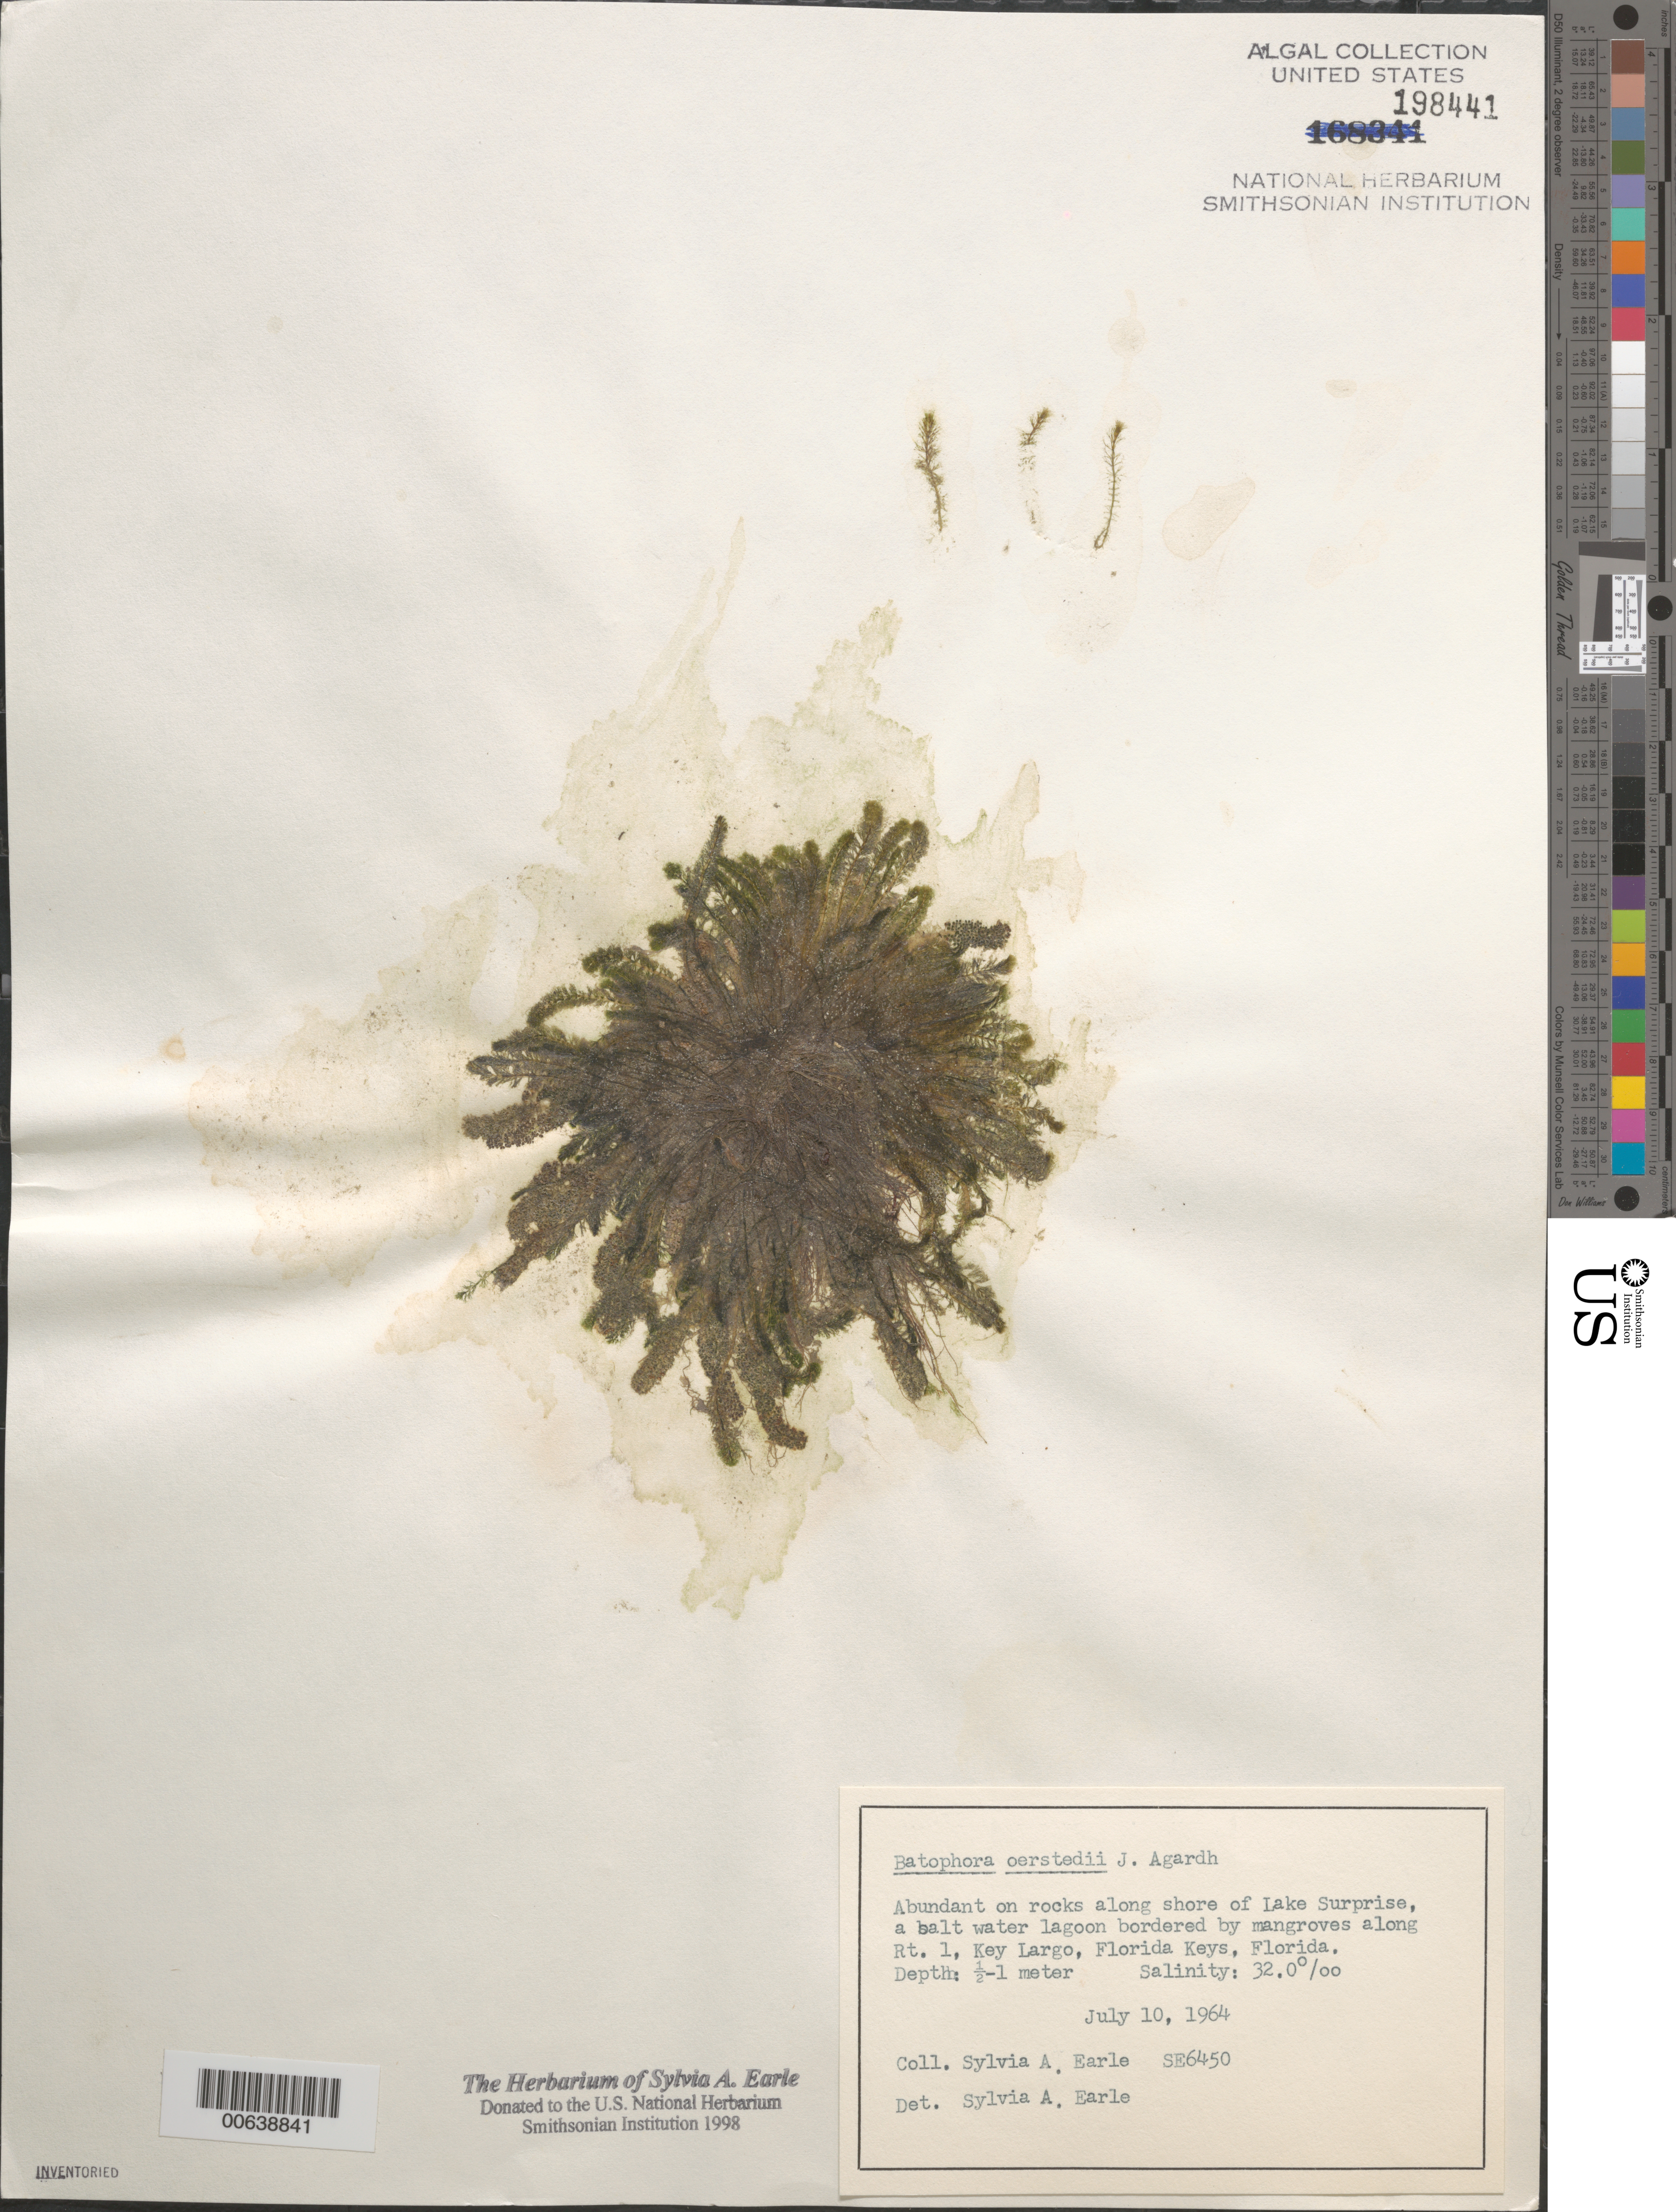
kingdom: Plantae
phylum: Chlorophyta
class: Ulvophyceae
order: Dasycladales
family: Dasycladaceae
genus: Batophora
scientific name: Batophora oerstedii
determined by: Earle, S. A.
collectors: S. A. Earle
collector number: Se 6450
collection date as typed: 10 Jul 1964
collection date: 1964-07-10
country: United States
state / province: Florida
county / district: Monroe County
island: Key Largo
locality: Lake Surprise, US Route 1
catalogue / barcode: US 198441